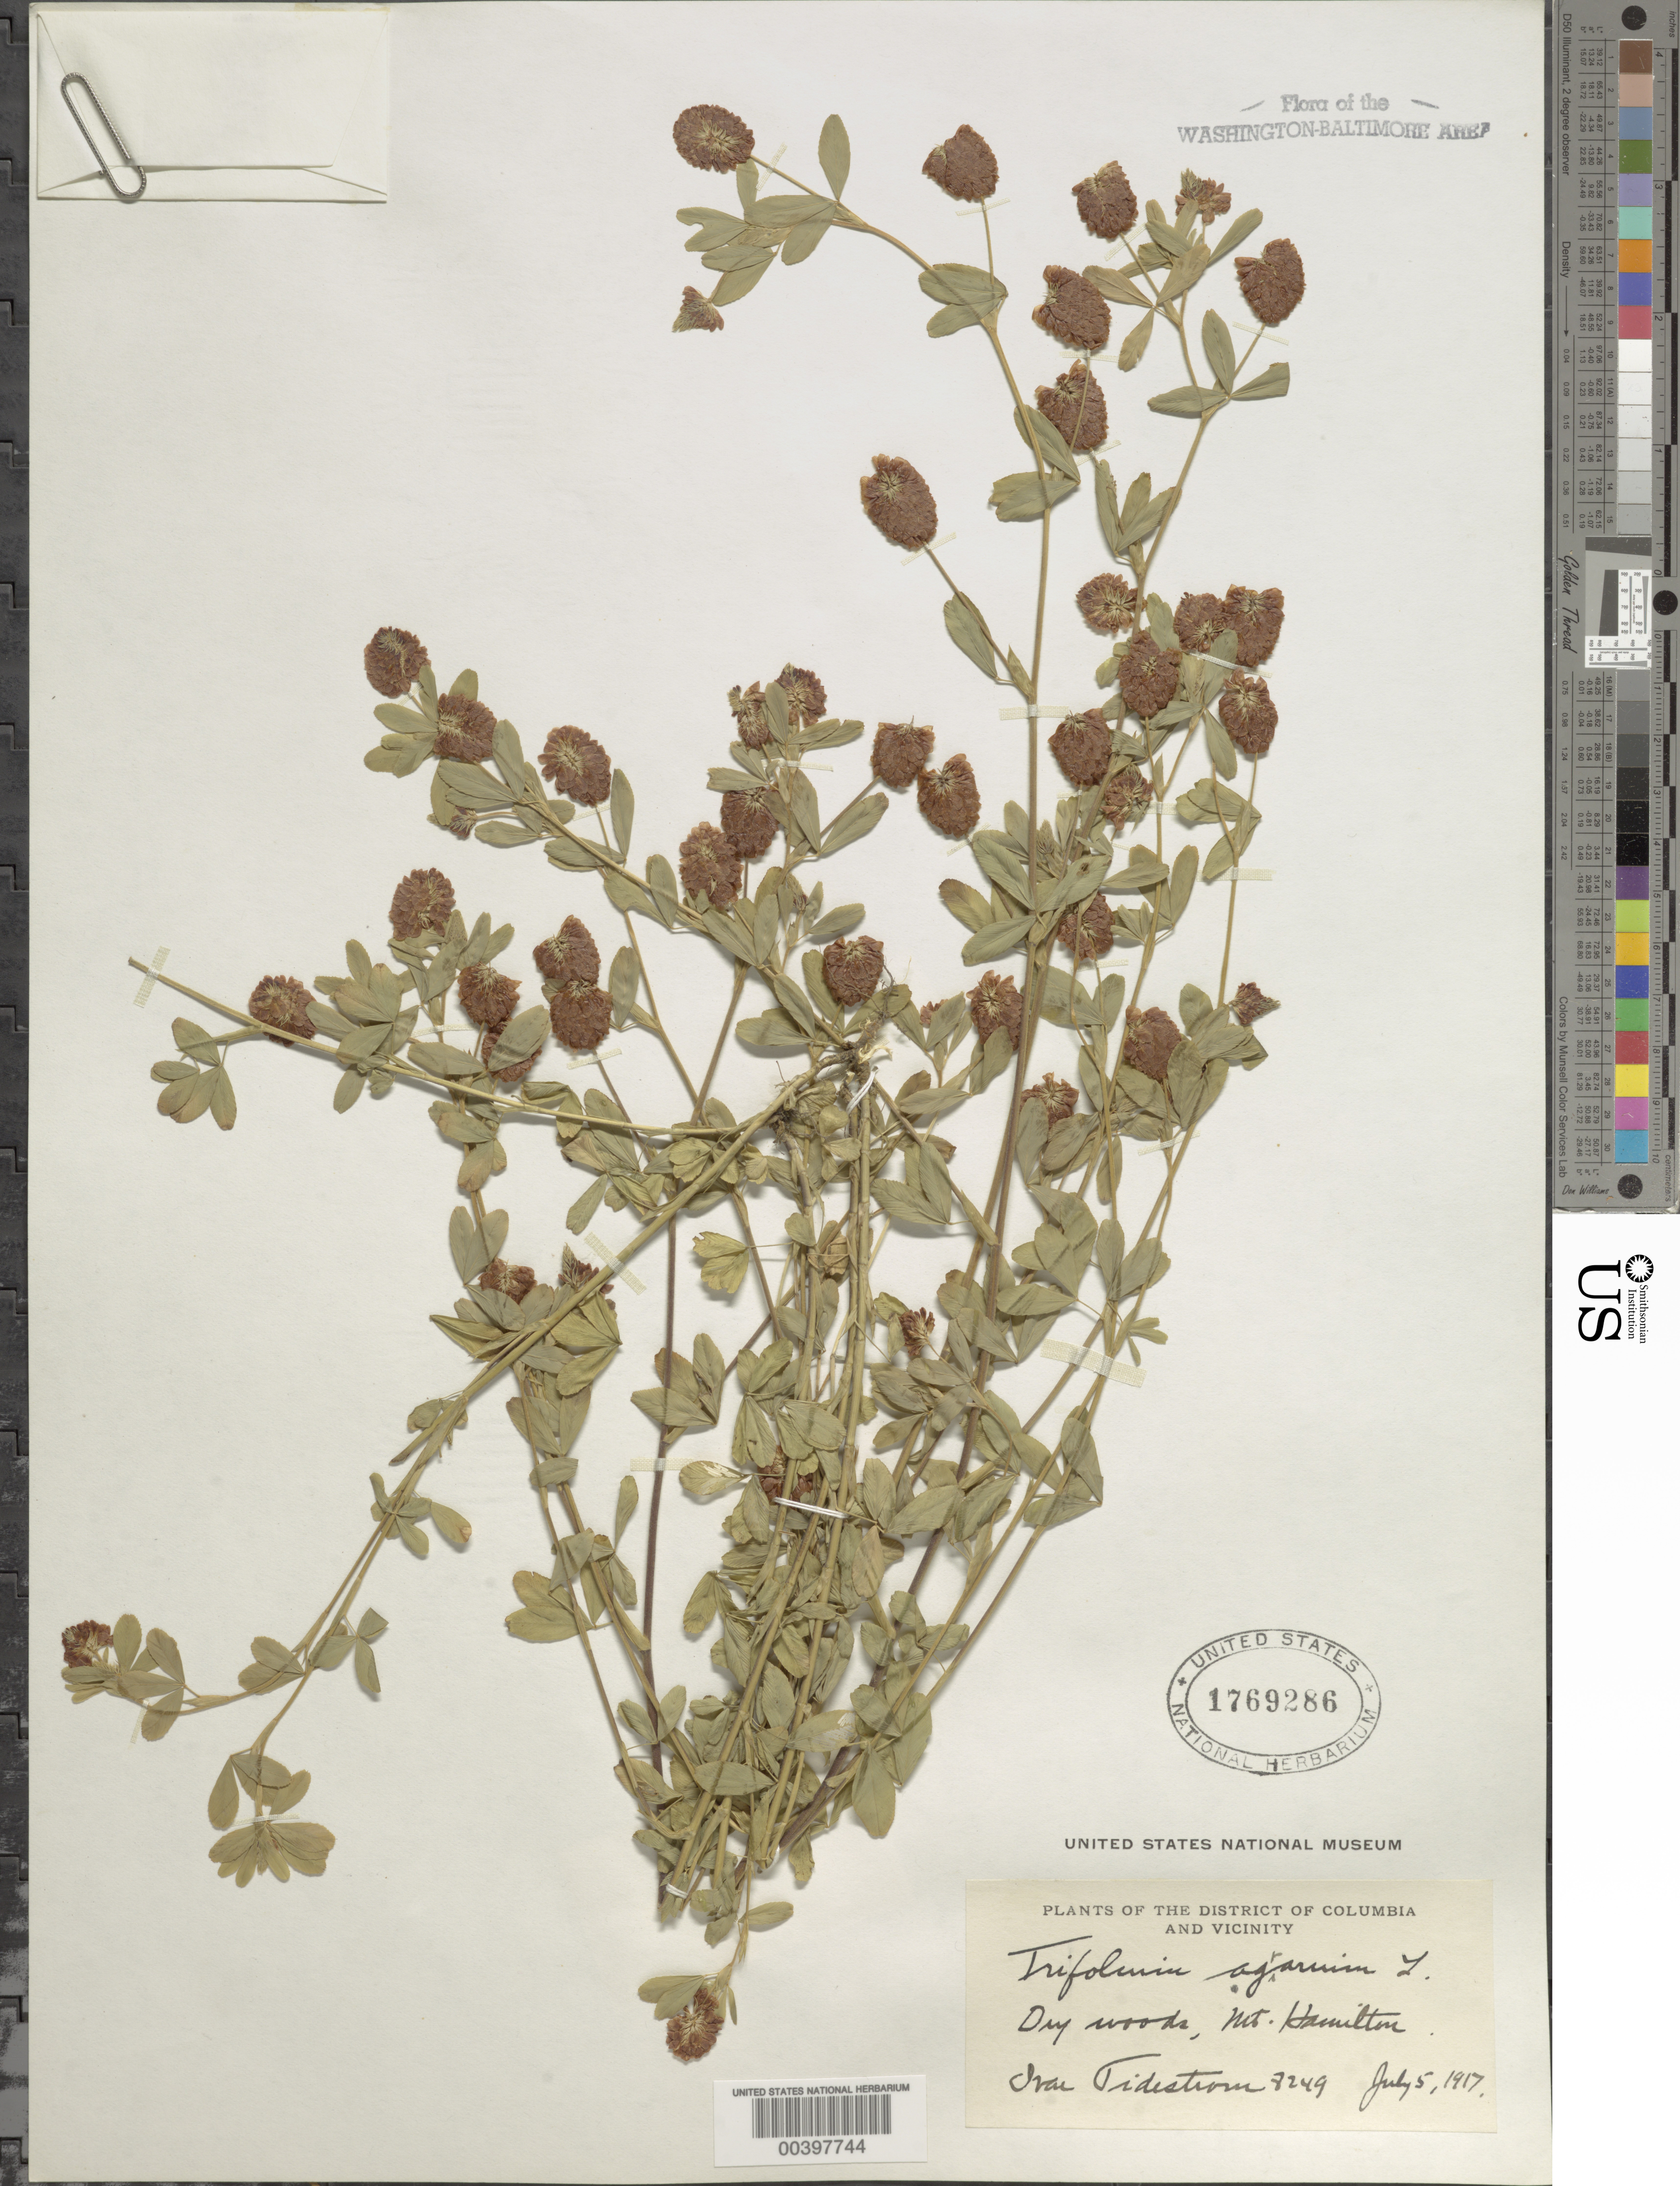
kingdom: Plantae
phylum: Tracheophyta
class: Magnoliopsida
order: Fabales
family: Fabaceae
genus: Trifolium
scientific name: Trifolium aureum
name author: Pollich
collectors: I. F. Tidestrom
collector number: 8249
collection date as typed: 05 Jul 1917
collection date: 1917-07-05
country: United States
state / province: District of Columbia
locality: Mount Hamilton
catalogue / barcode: US 1769286